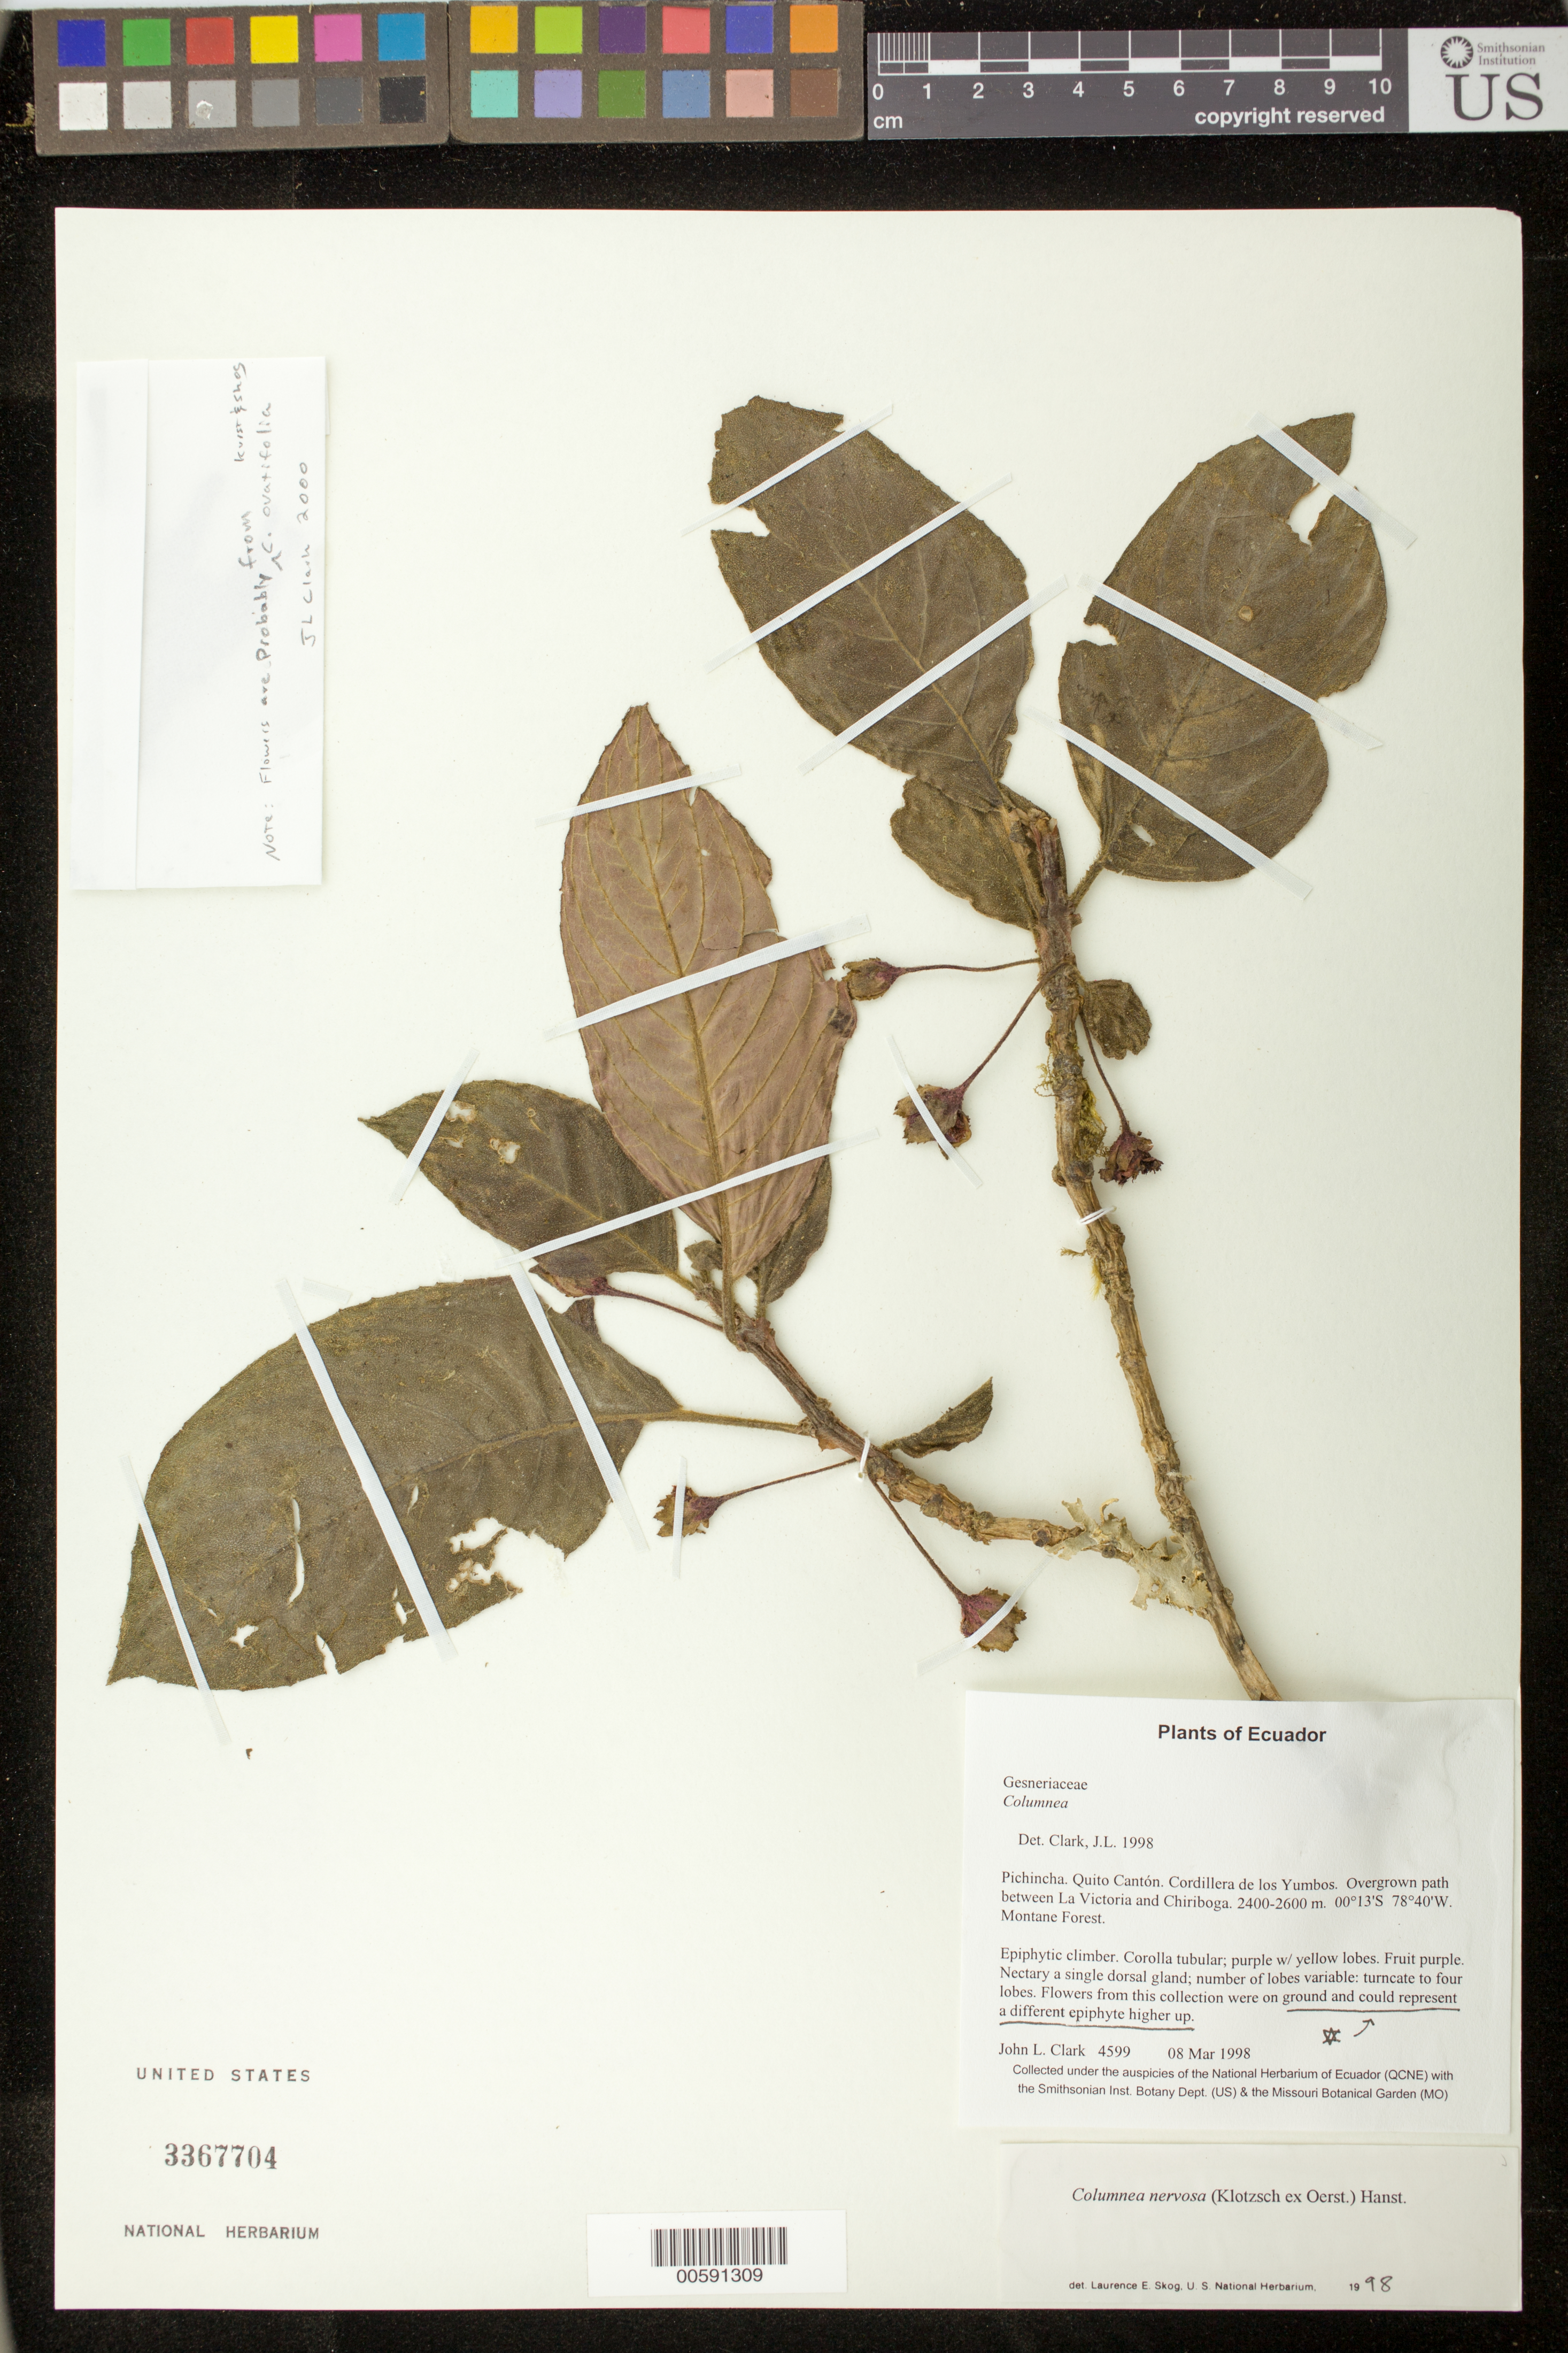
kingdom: Plantae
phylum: Tracheophyta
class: Magnoliopsida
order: Lamiales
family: Gesneriaceae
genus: Columnea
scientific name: Columnea nervosa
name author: (Klotzsch ex Oerst.) Hanst.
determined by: Skog, Laurence E.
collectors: J. L. Clark & S. Nazzaro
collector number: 4599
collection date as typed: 08 Mar 1998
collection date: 1998-03-08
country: Ecuador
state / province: Pichincha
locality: Quito Cantón. Cordillera de los Yumbos. Overgrown path between La Victoria and Chiriboga.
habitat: Montane Forest.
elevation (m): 2400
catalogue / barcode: US 3367704